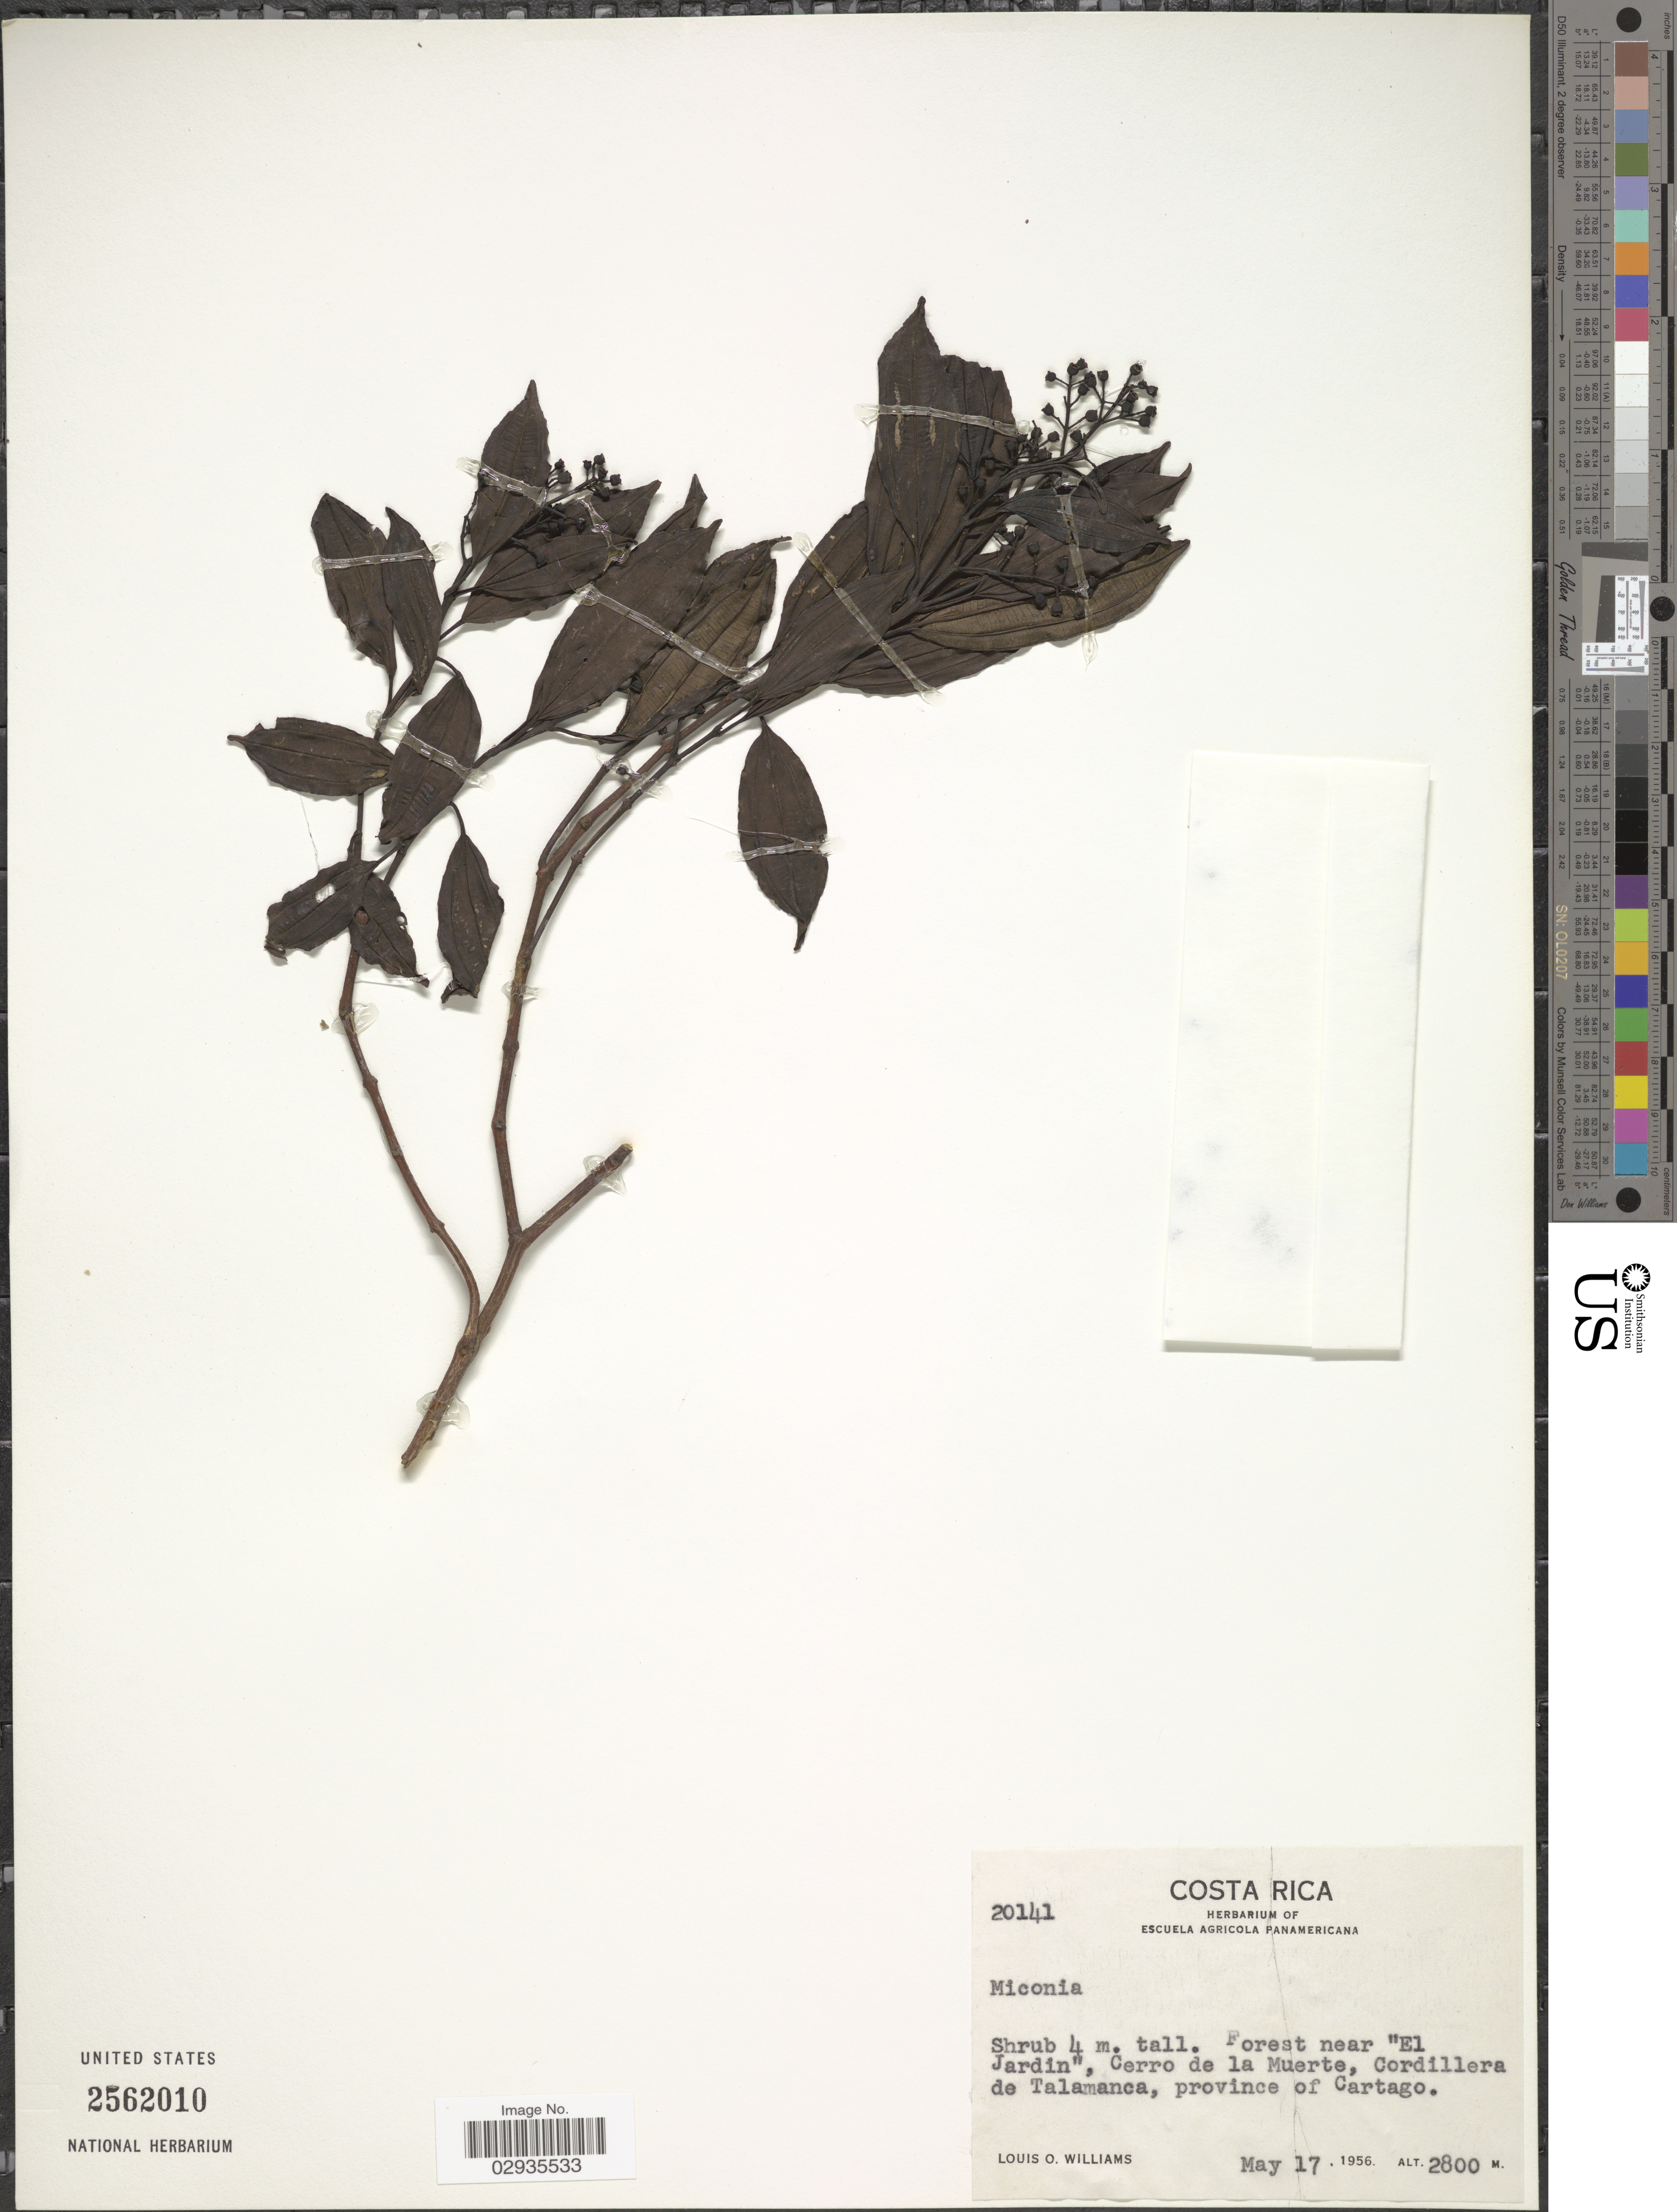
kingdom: Plantae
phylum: Tracheophyta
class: Magnoliopsida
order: Myrtales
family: Melastomataceae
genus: Miconia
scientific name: Miconia sp.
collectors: L. O. Williams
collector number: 20141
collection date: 1956-05-17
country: Costa Rica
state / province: Cartago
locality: Forest near "El Jardin", Cerro de la Muerte, Cordillera de Talamanca.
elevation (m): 2800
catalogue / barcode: US 2562010